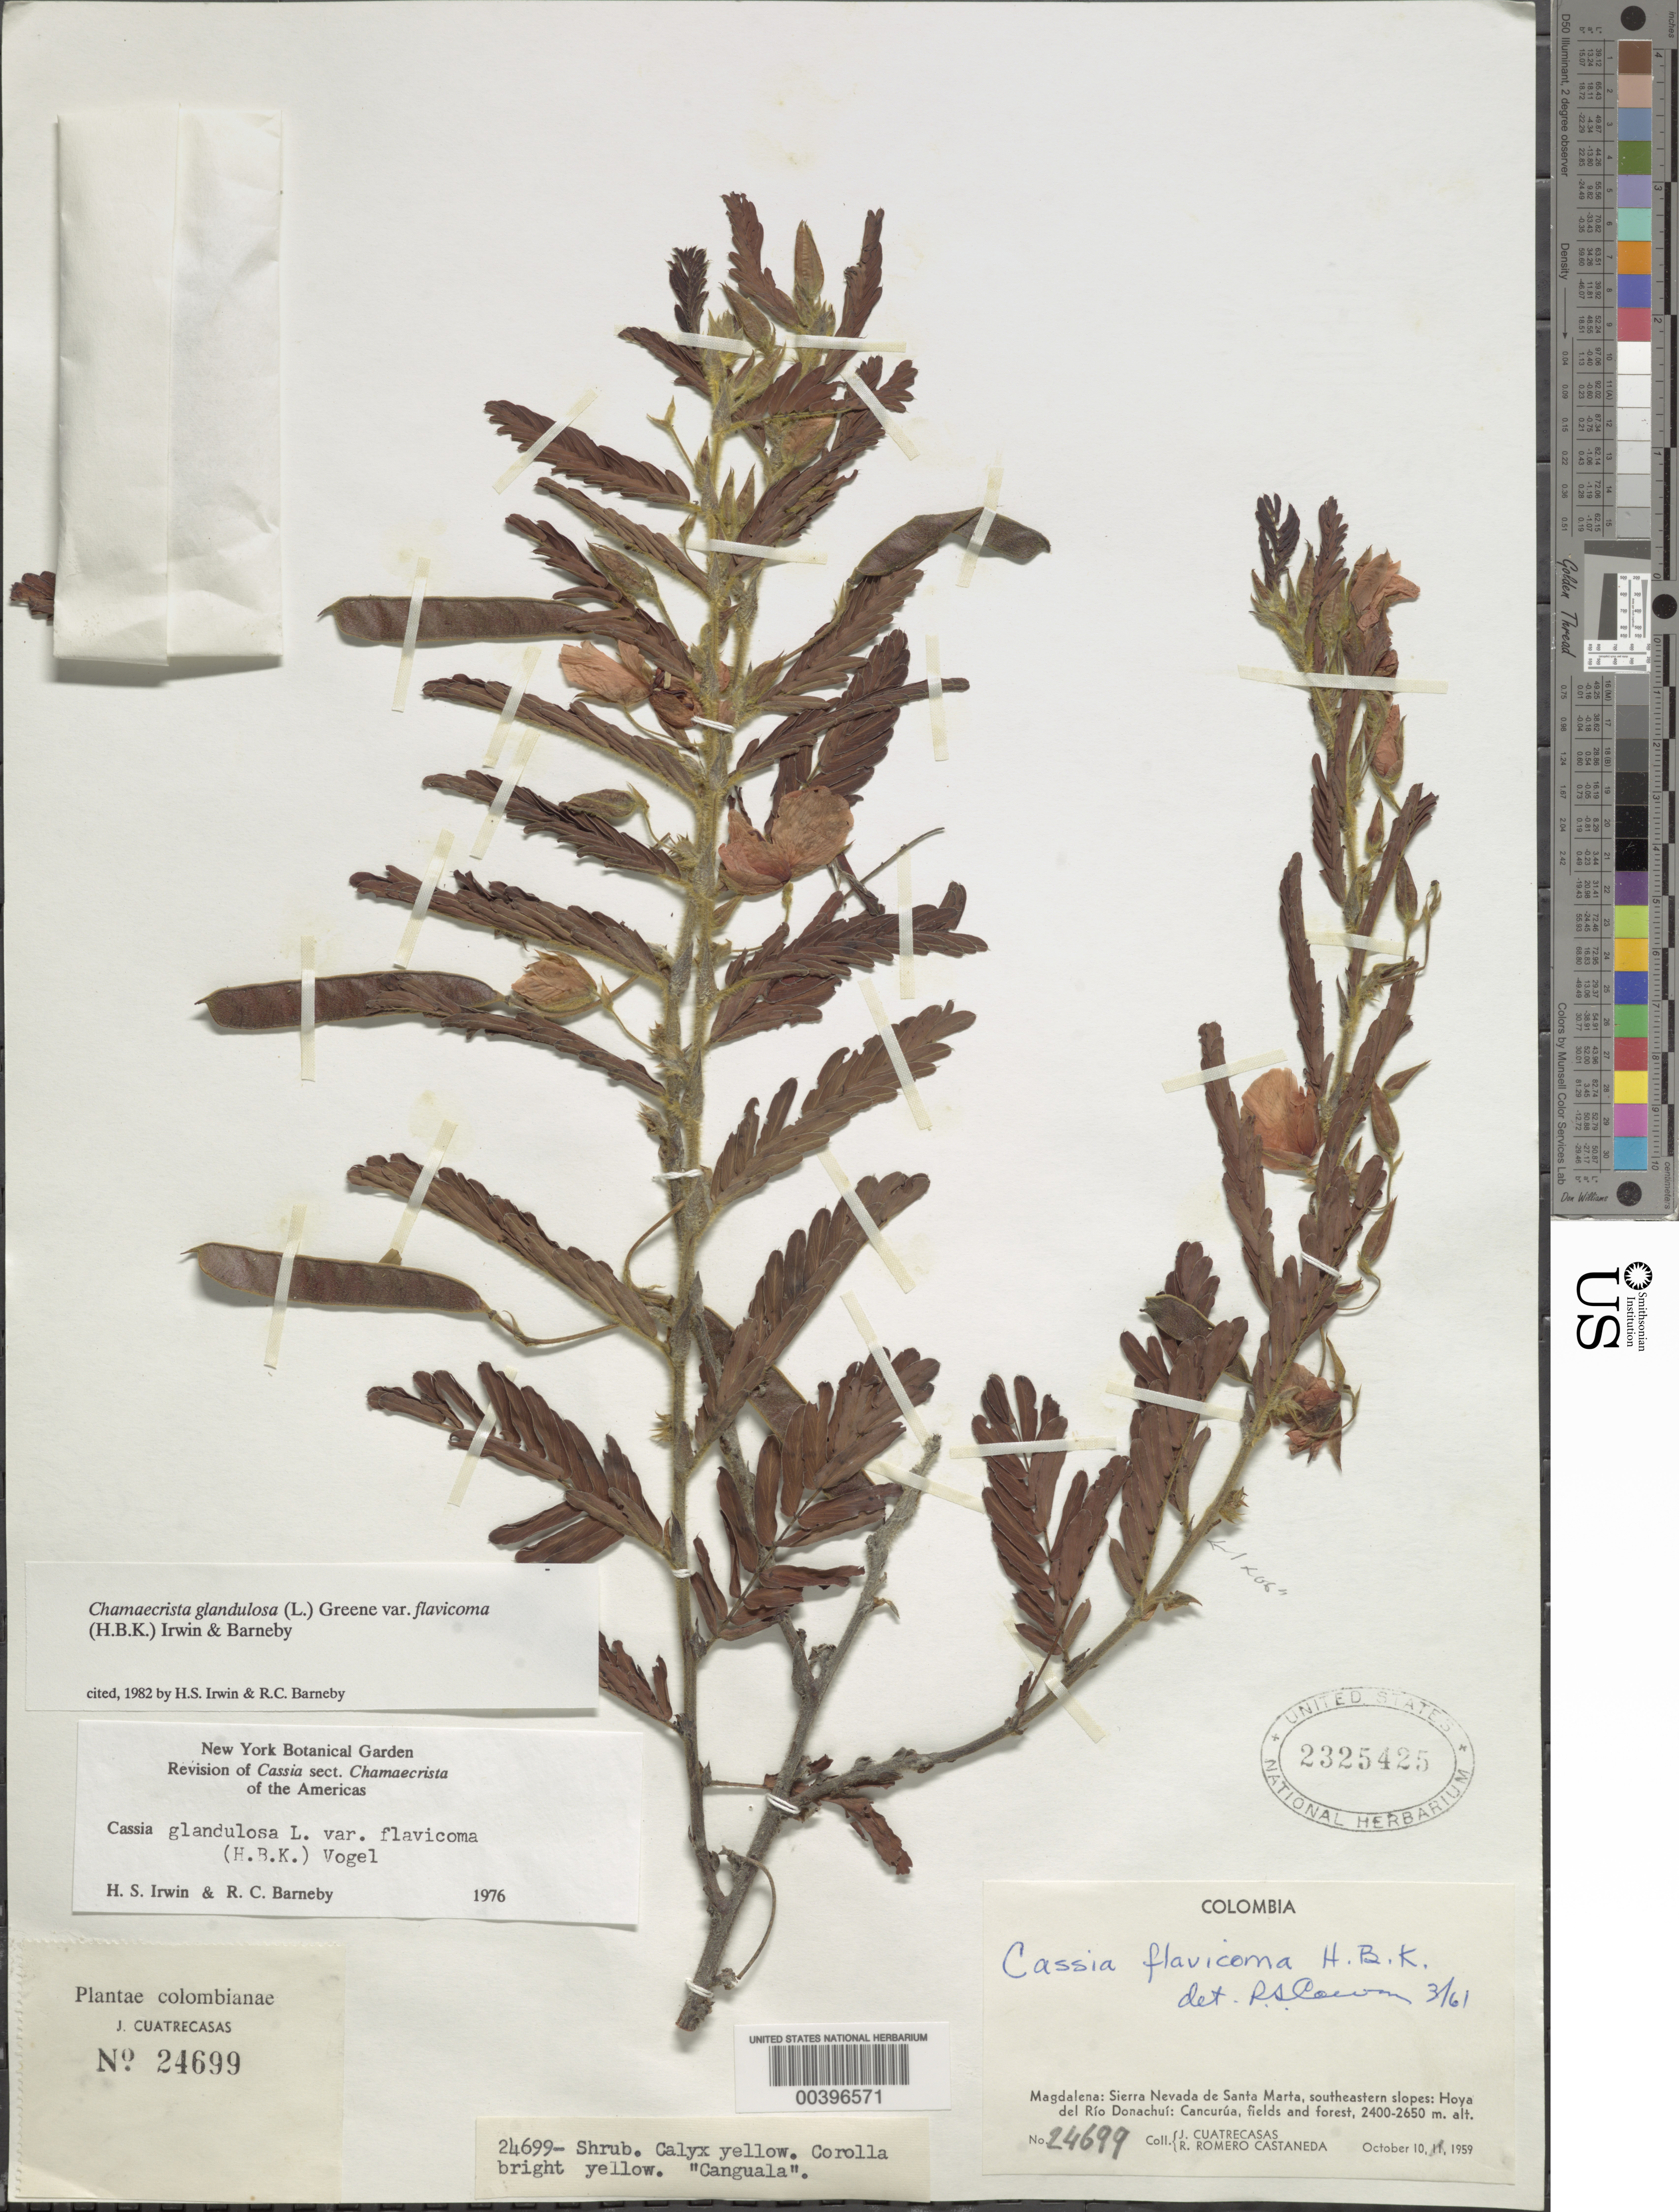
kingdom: Plantae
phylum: Tracheophyta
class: Magnoliopsida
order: Fabales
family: Fabaceae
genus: Chamaecrista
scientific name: Chamaecrista glandulosa var. flavicoma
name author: (Kunth) H.S. Irwin & Barneby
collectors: J. Cuatrecasas & R. Romero Castañeda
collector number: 24699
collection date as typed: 10 Oct 1959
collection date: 1959-10-10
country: Colombia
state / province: Magdalena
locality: Sierra Nevada de Santa Marta, southeastern slopes; Hoya del Rio Donachui; Cancurua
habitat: Fields and forest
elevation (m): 2400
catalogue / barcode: US 2325425